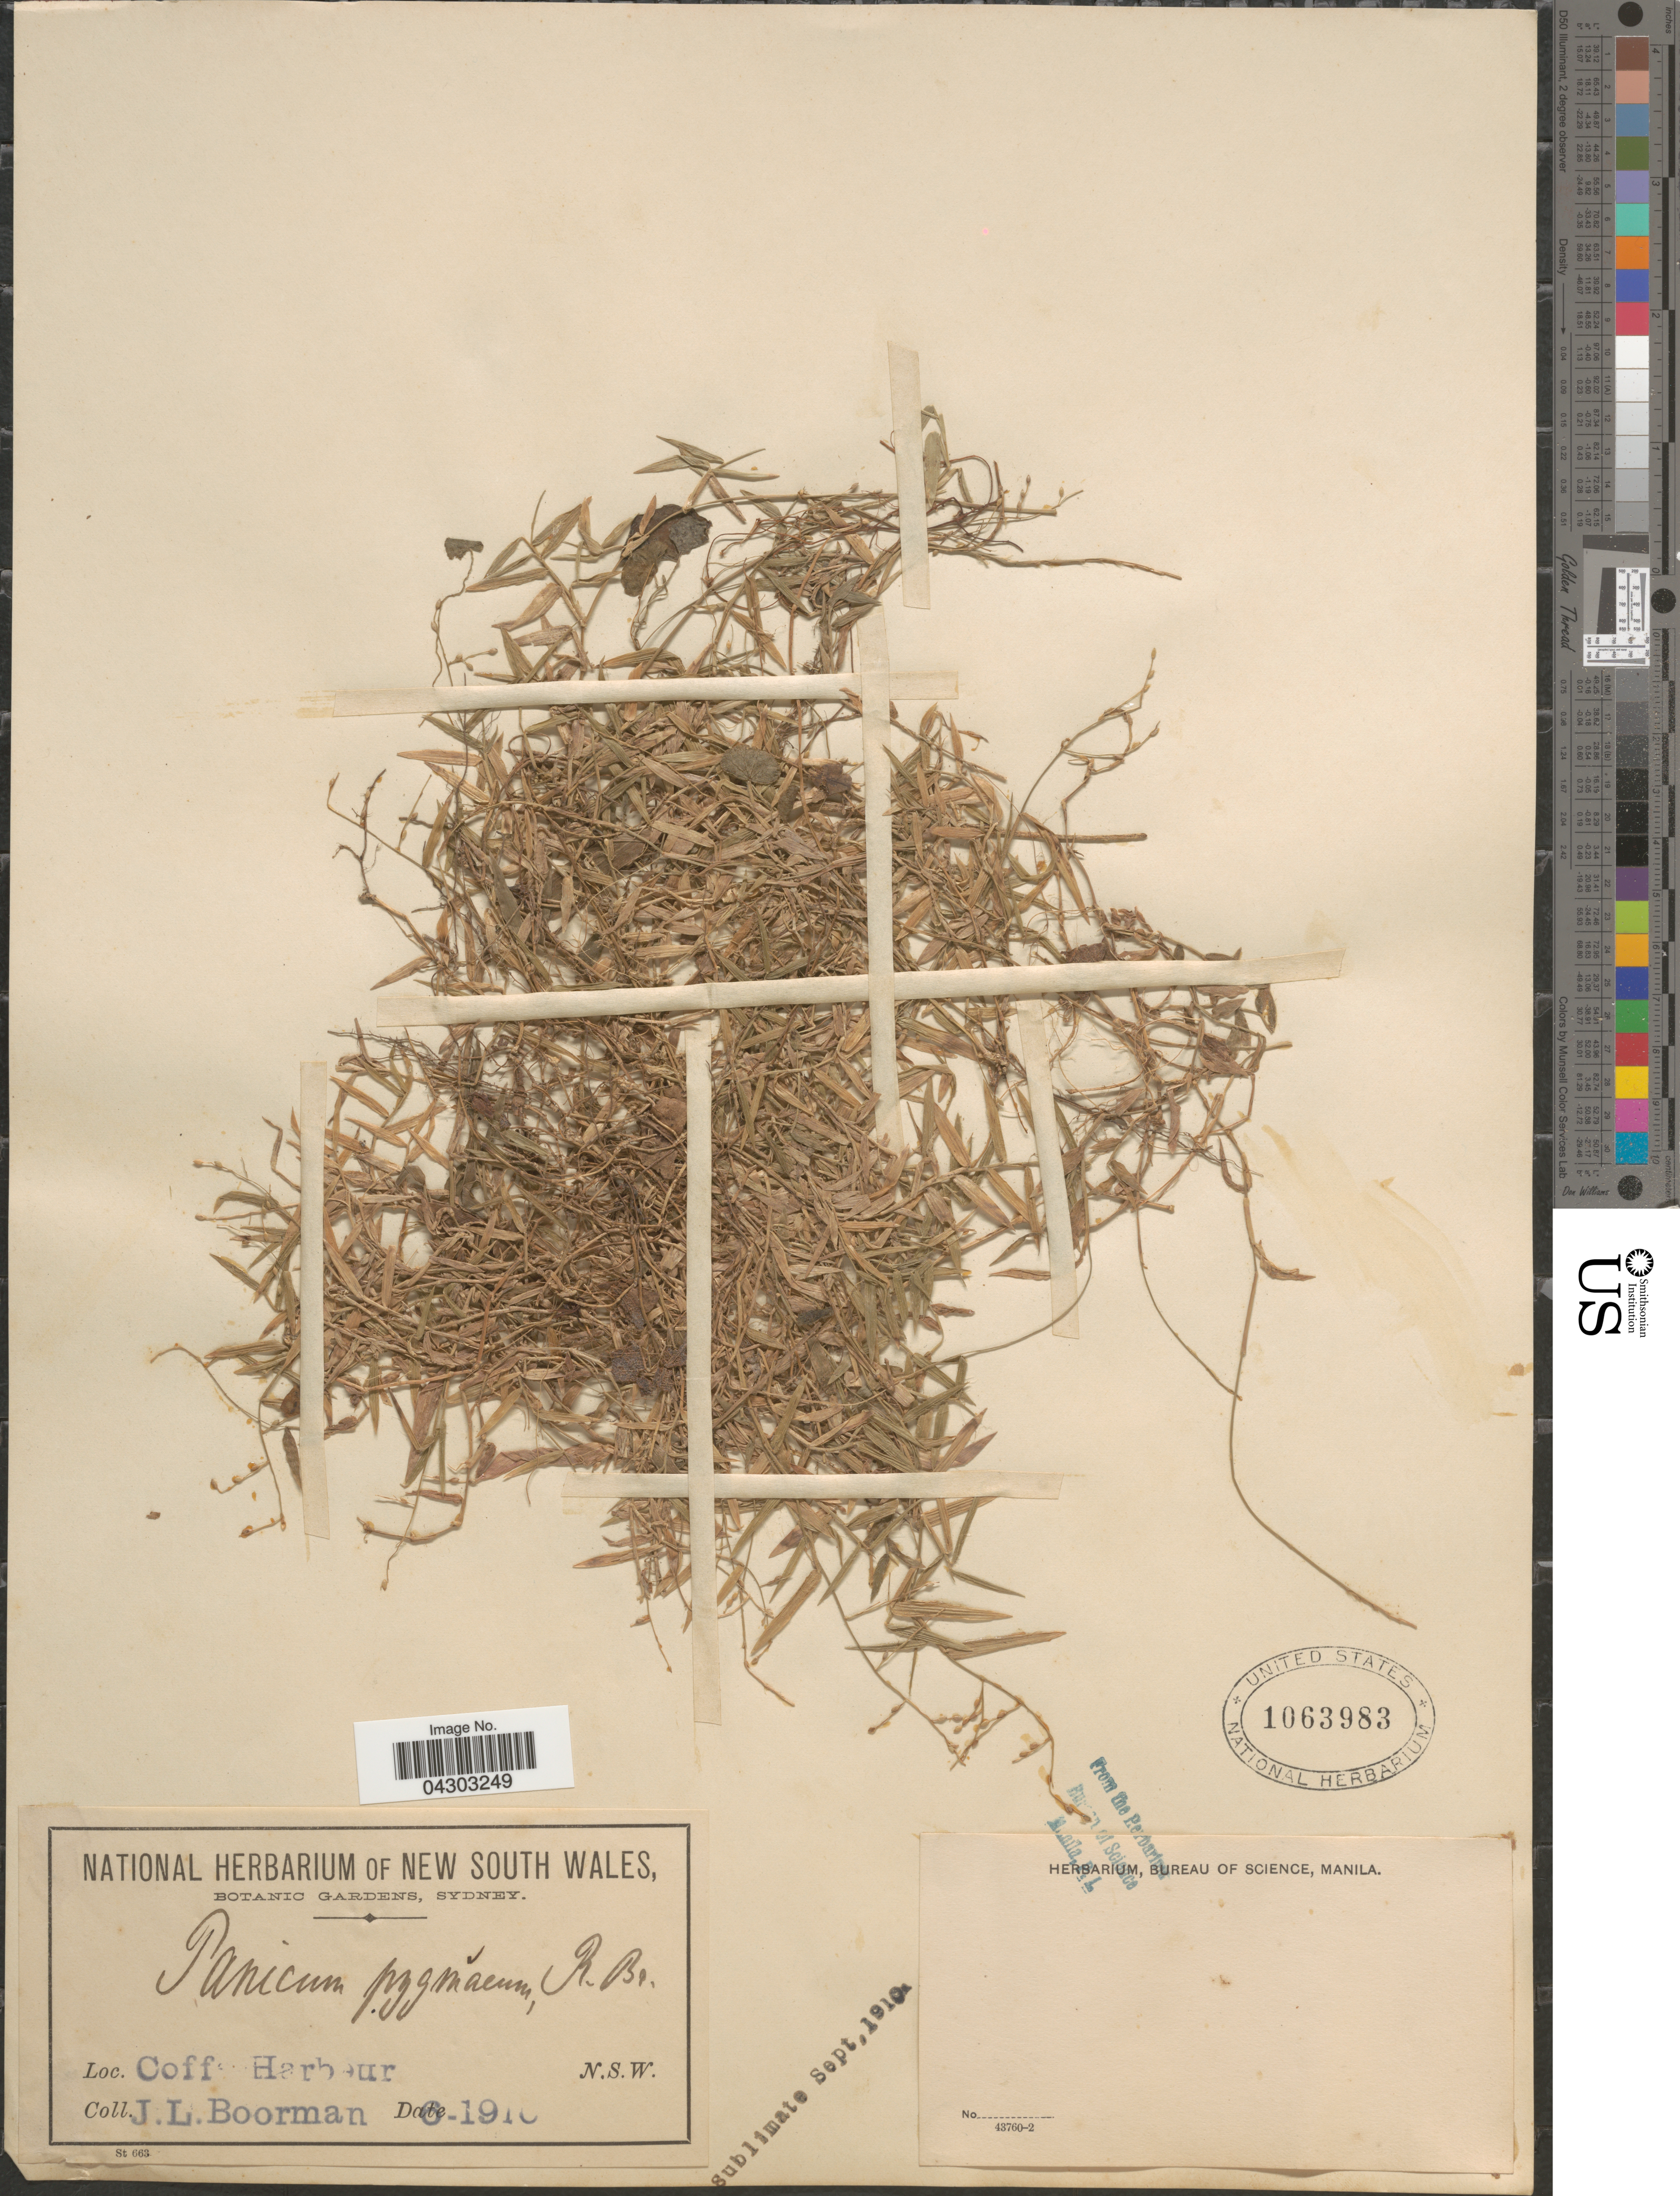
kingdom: Plantae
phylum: Tracheophyta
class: Liliopsida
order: Poales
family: Poaceae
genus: Panicum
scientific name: Panicum pygmaeum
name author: R. Br.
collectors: J. Boorman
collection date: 1910-06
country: Australia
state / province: New South Wales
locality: Coff Harbour.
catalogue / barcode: US 1063983